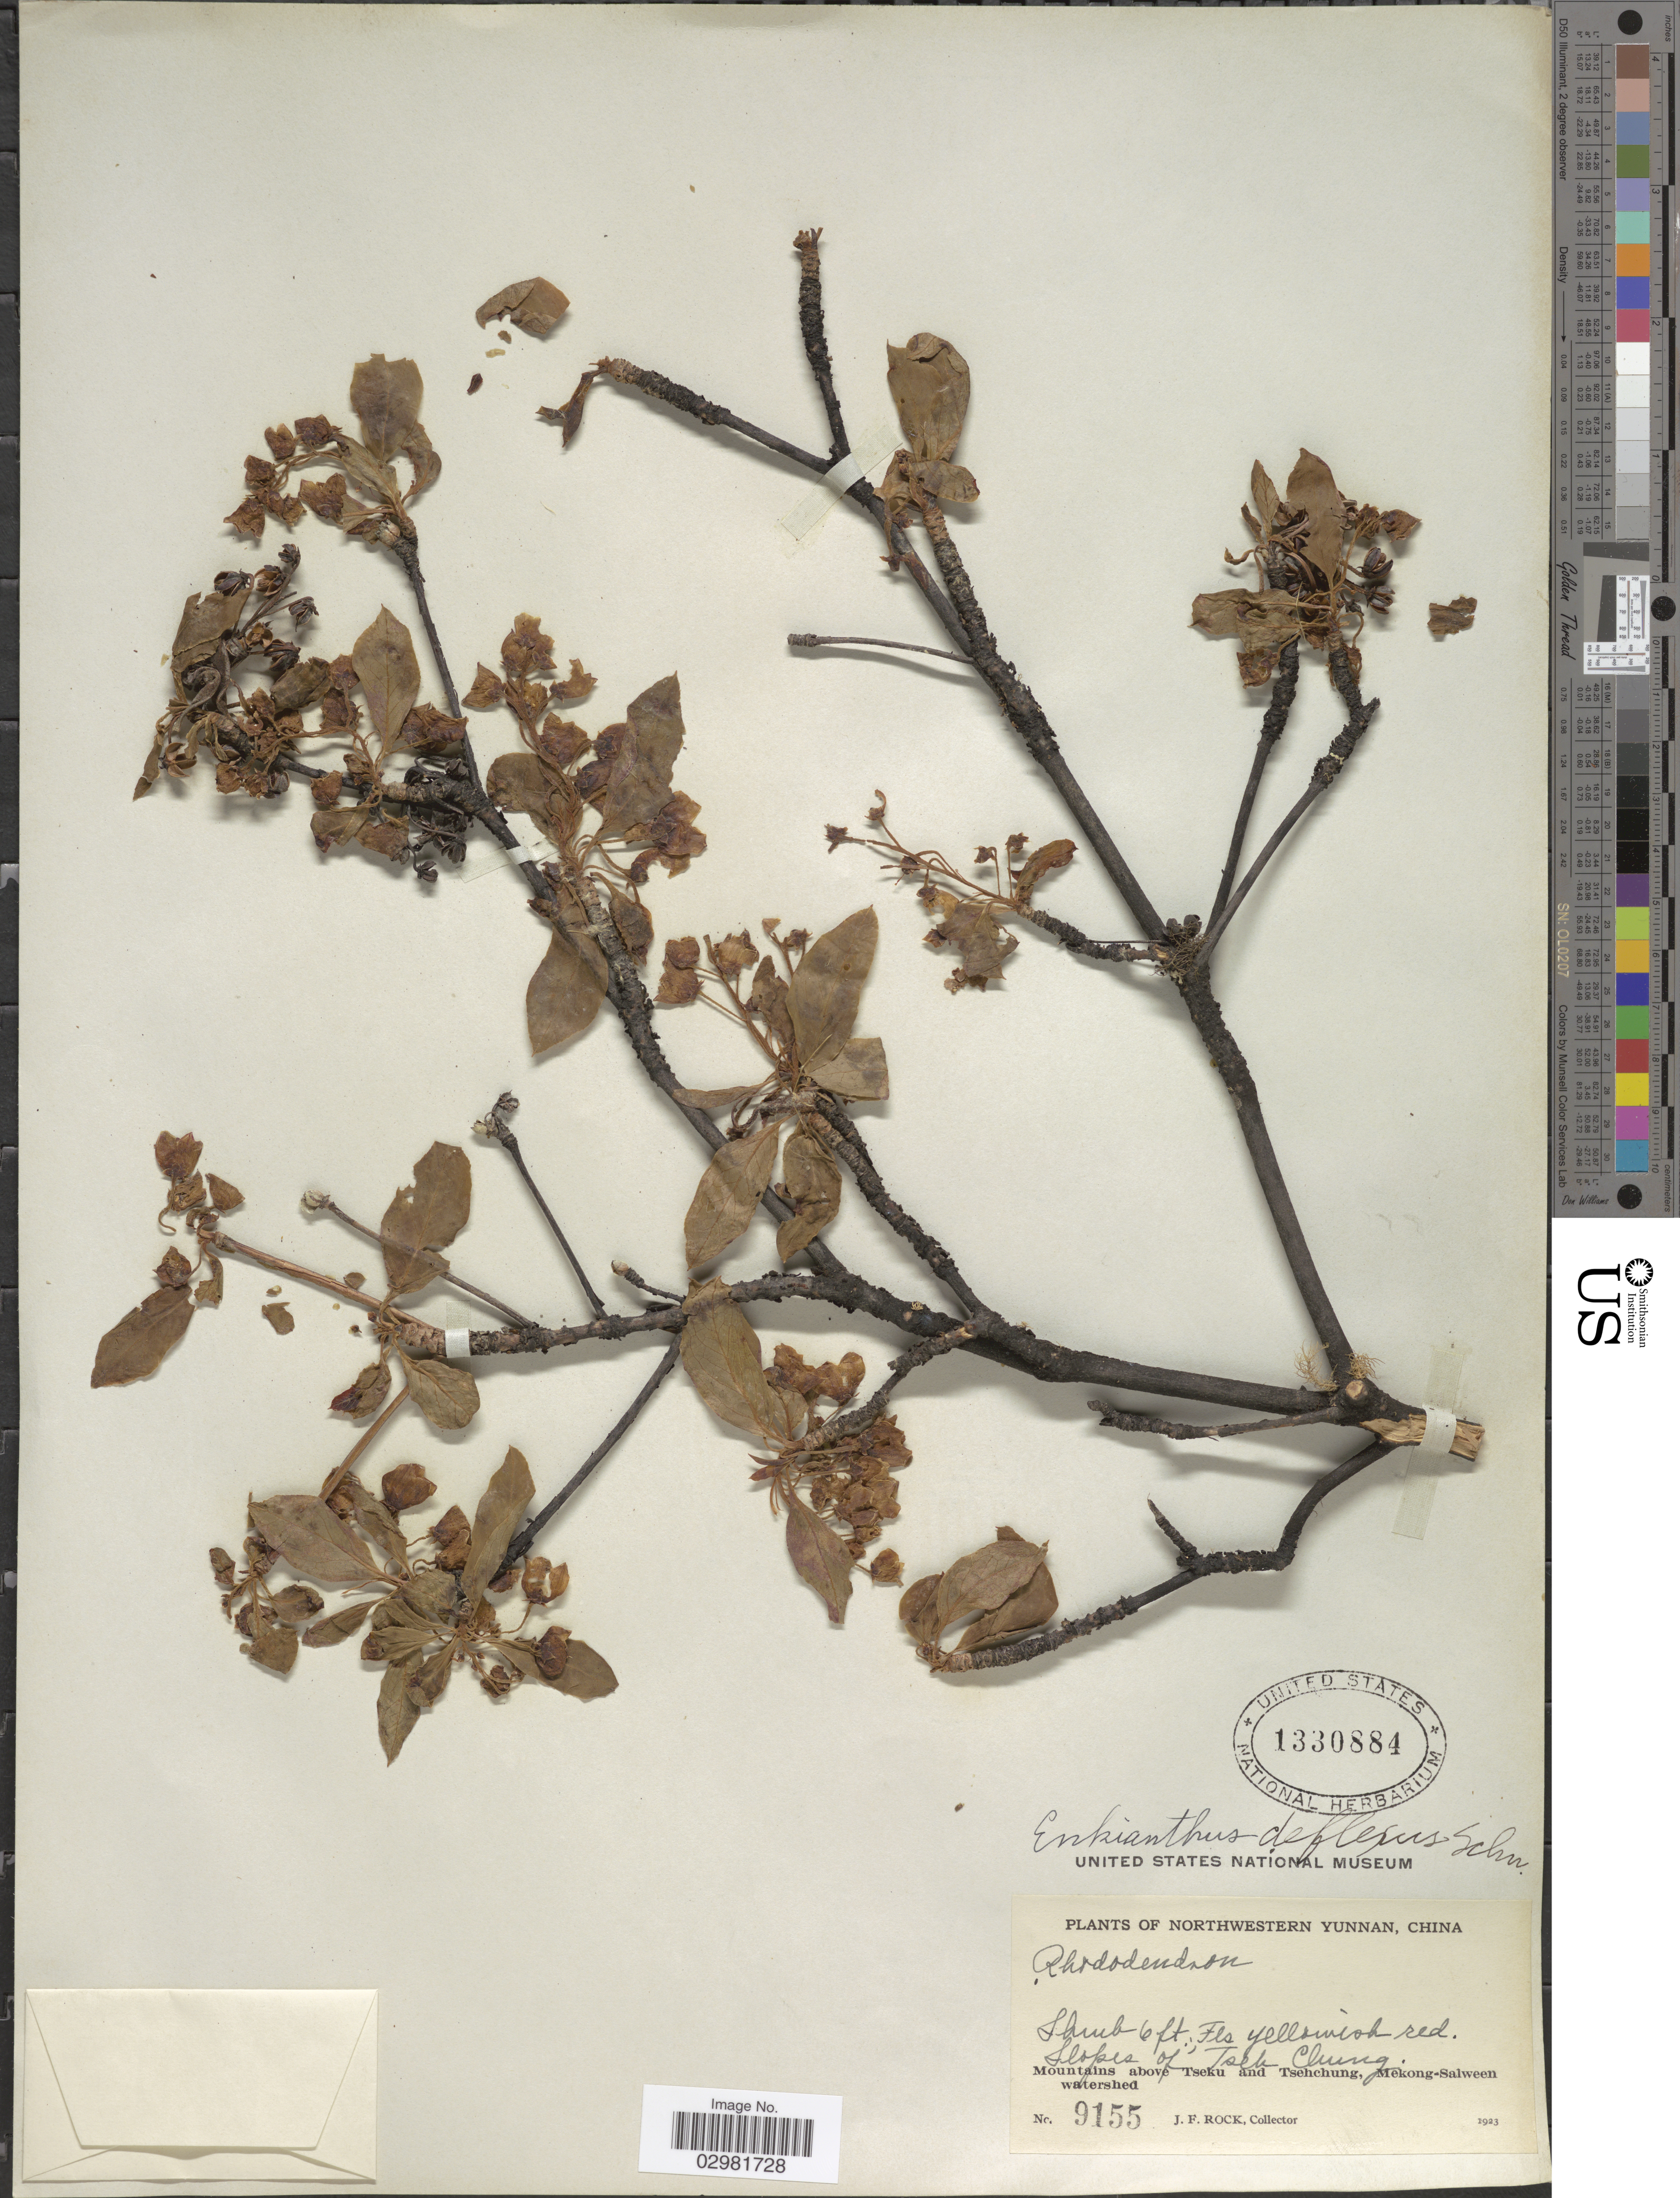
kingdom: Plantae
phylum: Tracheophyta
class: Magnoliopsida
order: Ericales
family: Ericaceae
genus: Enkianthus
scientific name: Enkianthus deflexus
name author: (Griff.) C.K. Schneid.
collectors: J. Rock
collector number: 9155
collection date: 1923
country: China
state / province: Yunnan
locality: Slopes of the Tseh Chung. Mountains above Tseku and Tsehchung, Mekong-Salween watershed.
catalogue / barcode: US 1330884